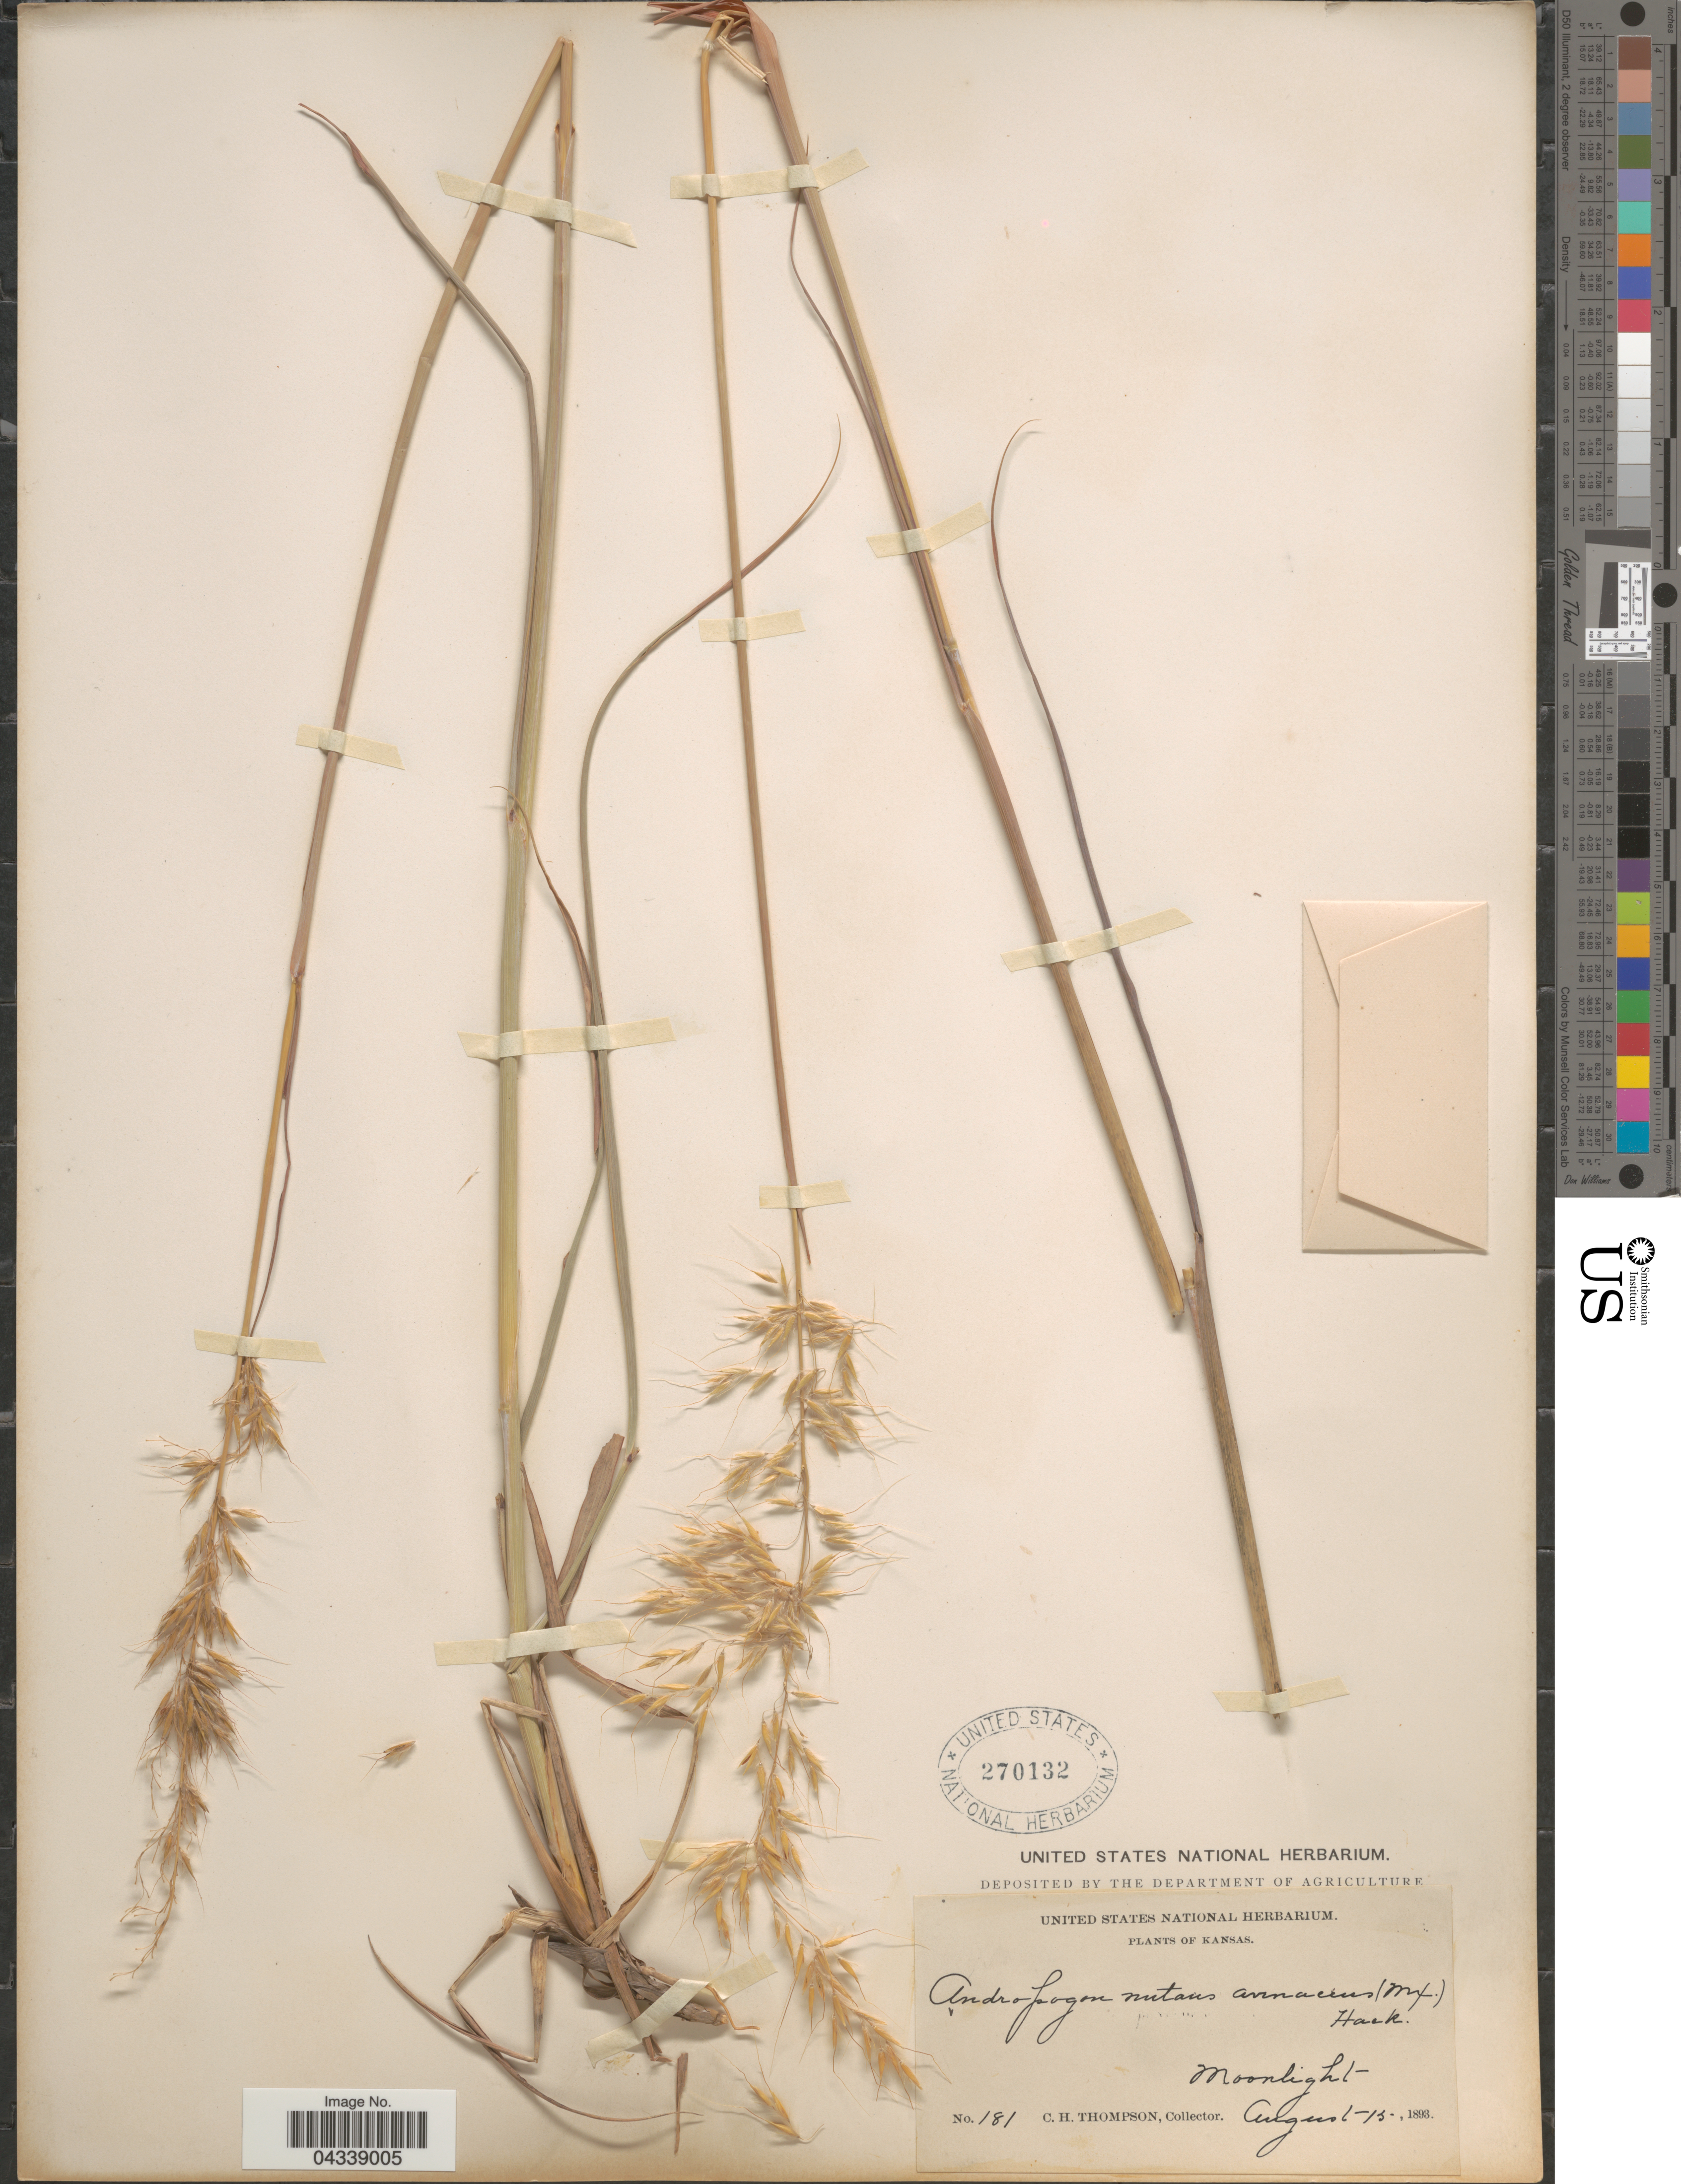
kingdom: Plantae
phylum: Tracheophyta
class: Liliopsida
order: Poales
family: Poaceae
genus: Sorghastrum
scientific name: Sorghastrum nutans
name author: (L.) Nash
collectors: C. H. Thompson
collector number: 181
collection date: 1893-08-15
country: United States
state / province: Kansas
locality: Moonlight.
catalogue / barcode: US 270132